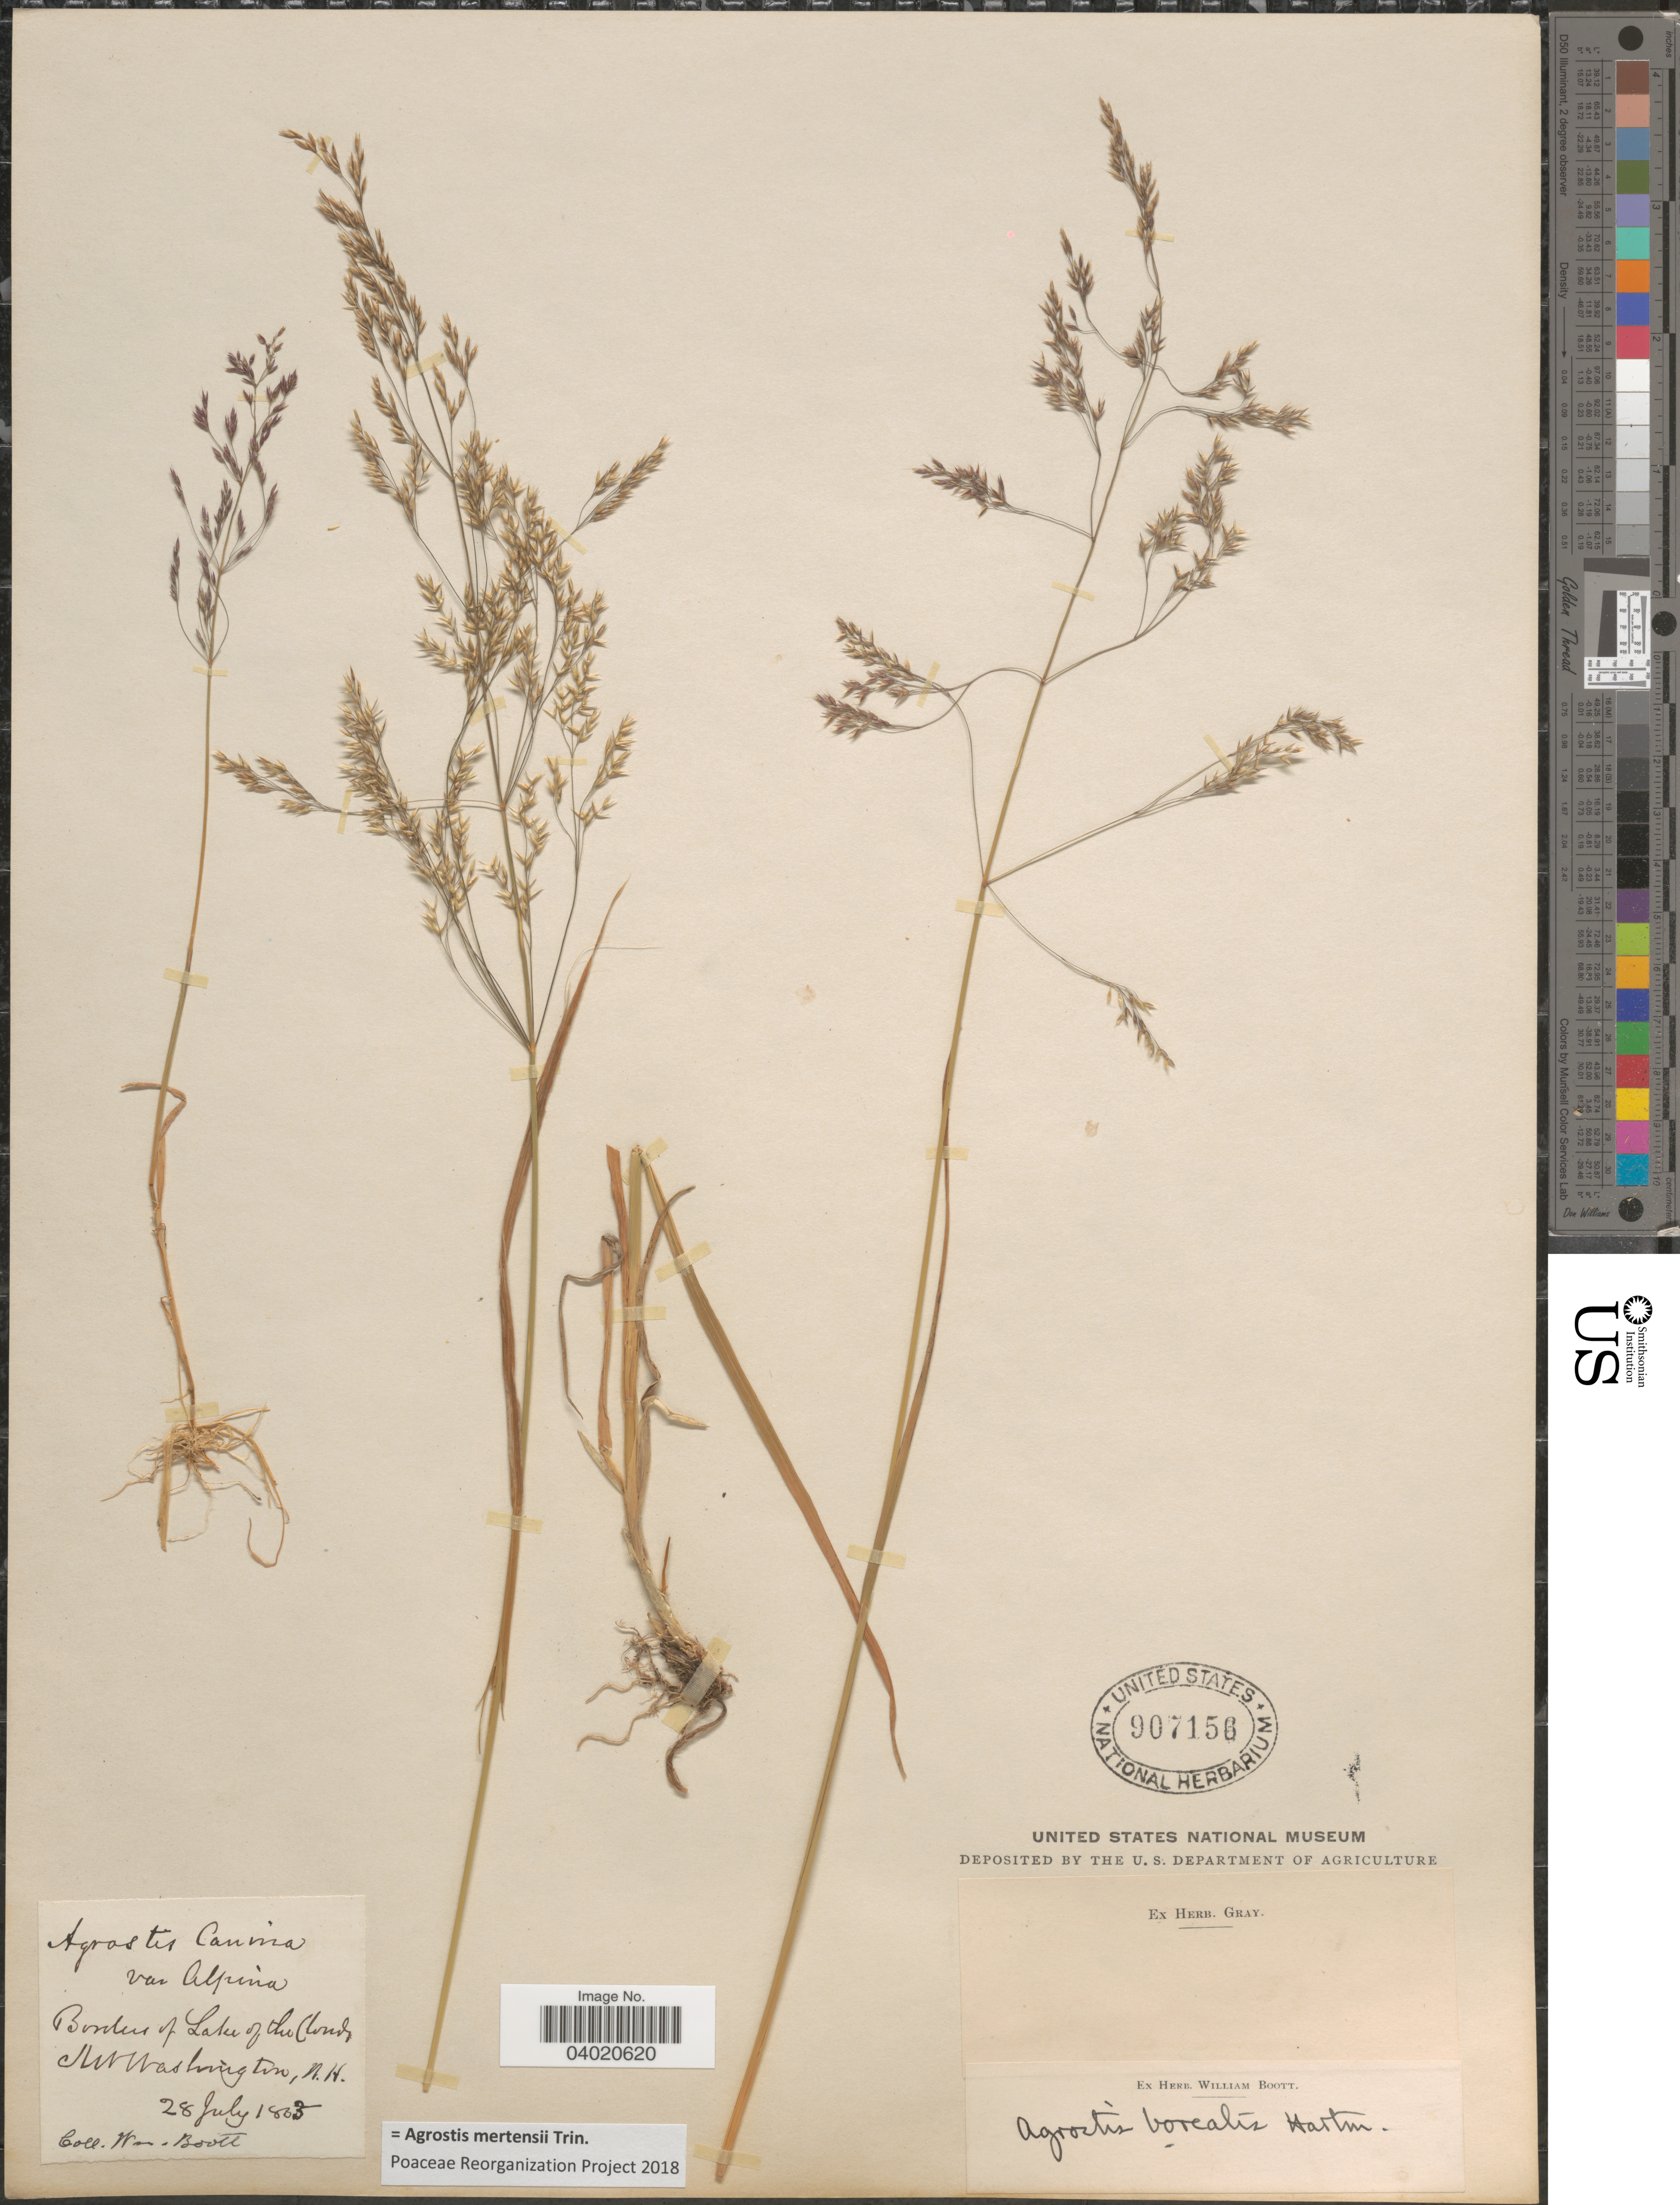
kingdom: Plantae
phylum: Tracheophyta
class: Liliopsida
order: Poales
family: Poaceae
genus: Agrostis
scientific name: Agrostis mertensii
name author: Trin.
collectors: W. Boott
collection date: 1803-07-28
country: United States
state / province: New Hampshire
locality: Borders of Lake of the Clouds Mt Washington.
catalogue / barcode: US 907156